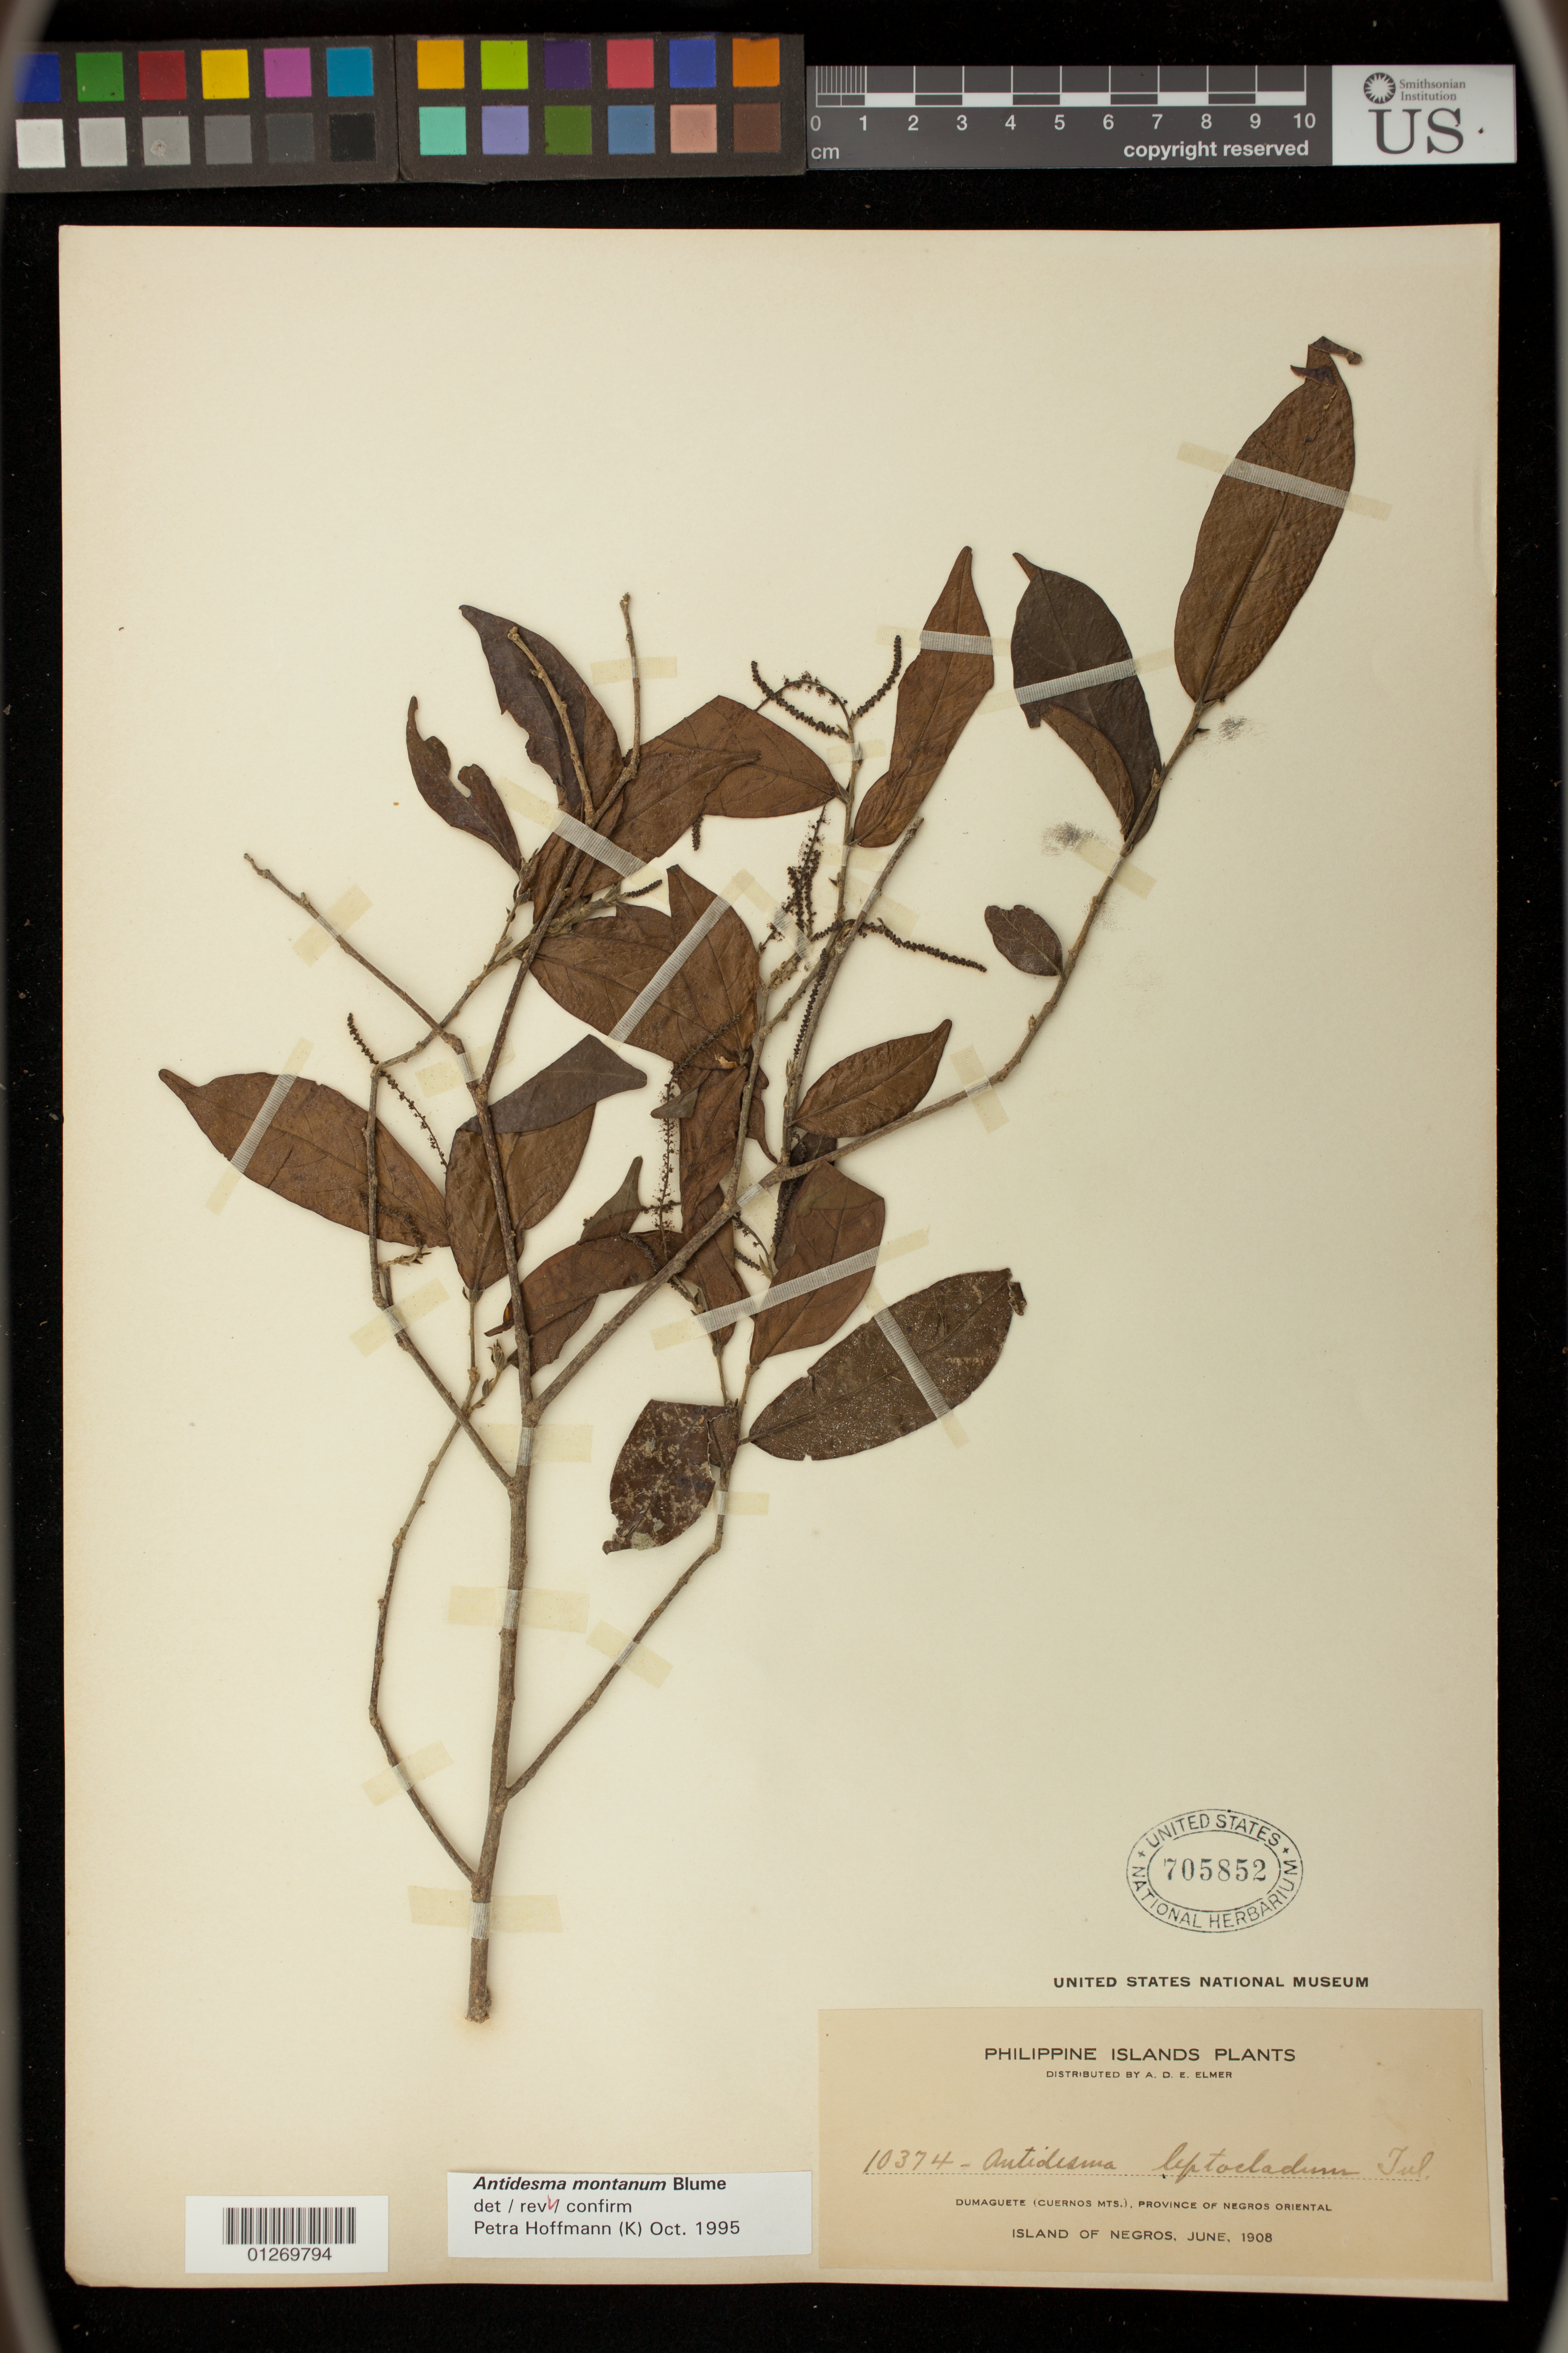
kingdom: Plantae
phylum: Tracheophyta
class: Magnoliopsida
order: Malpighiales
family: Phyllanthaceae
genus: Antidesma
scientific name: Antidesma montanum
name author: Blume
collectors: A. D. E. Elmer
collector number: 10374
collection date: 1908-06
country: Philippines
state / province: Central Visayas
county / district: Negros Oriental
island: Negros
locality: Dumaguete (Cuernos Mts), Province of Negros Oriental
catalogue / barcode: US 705852